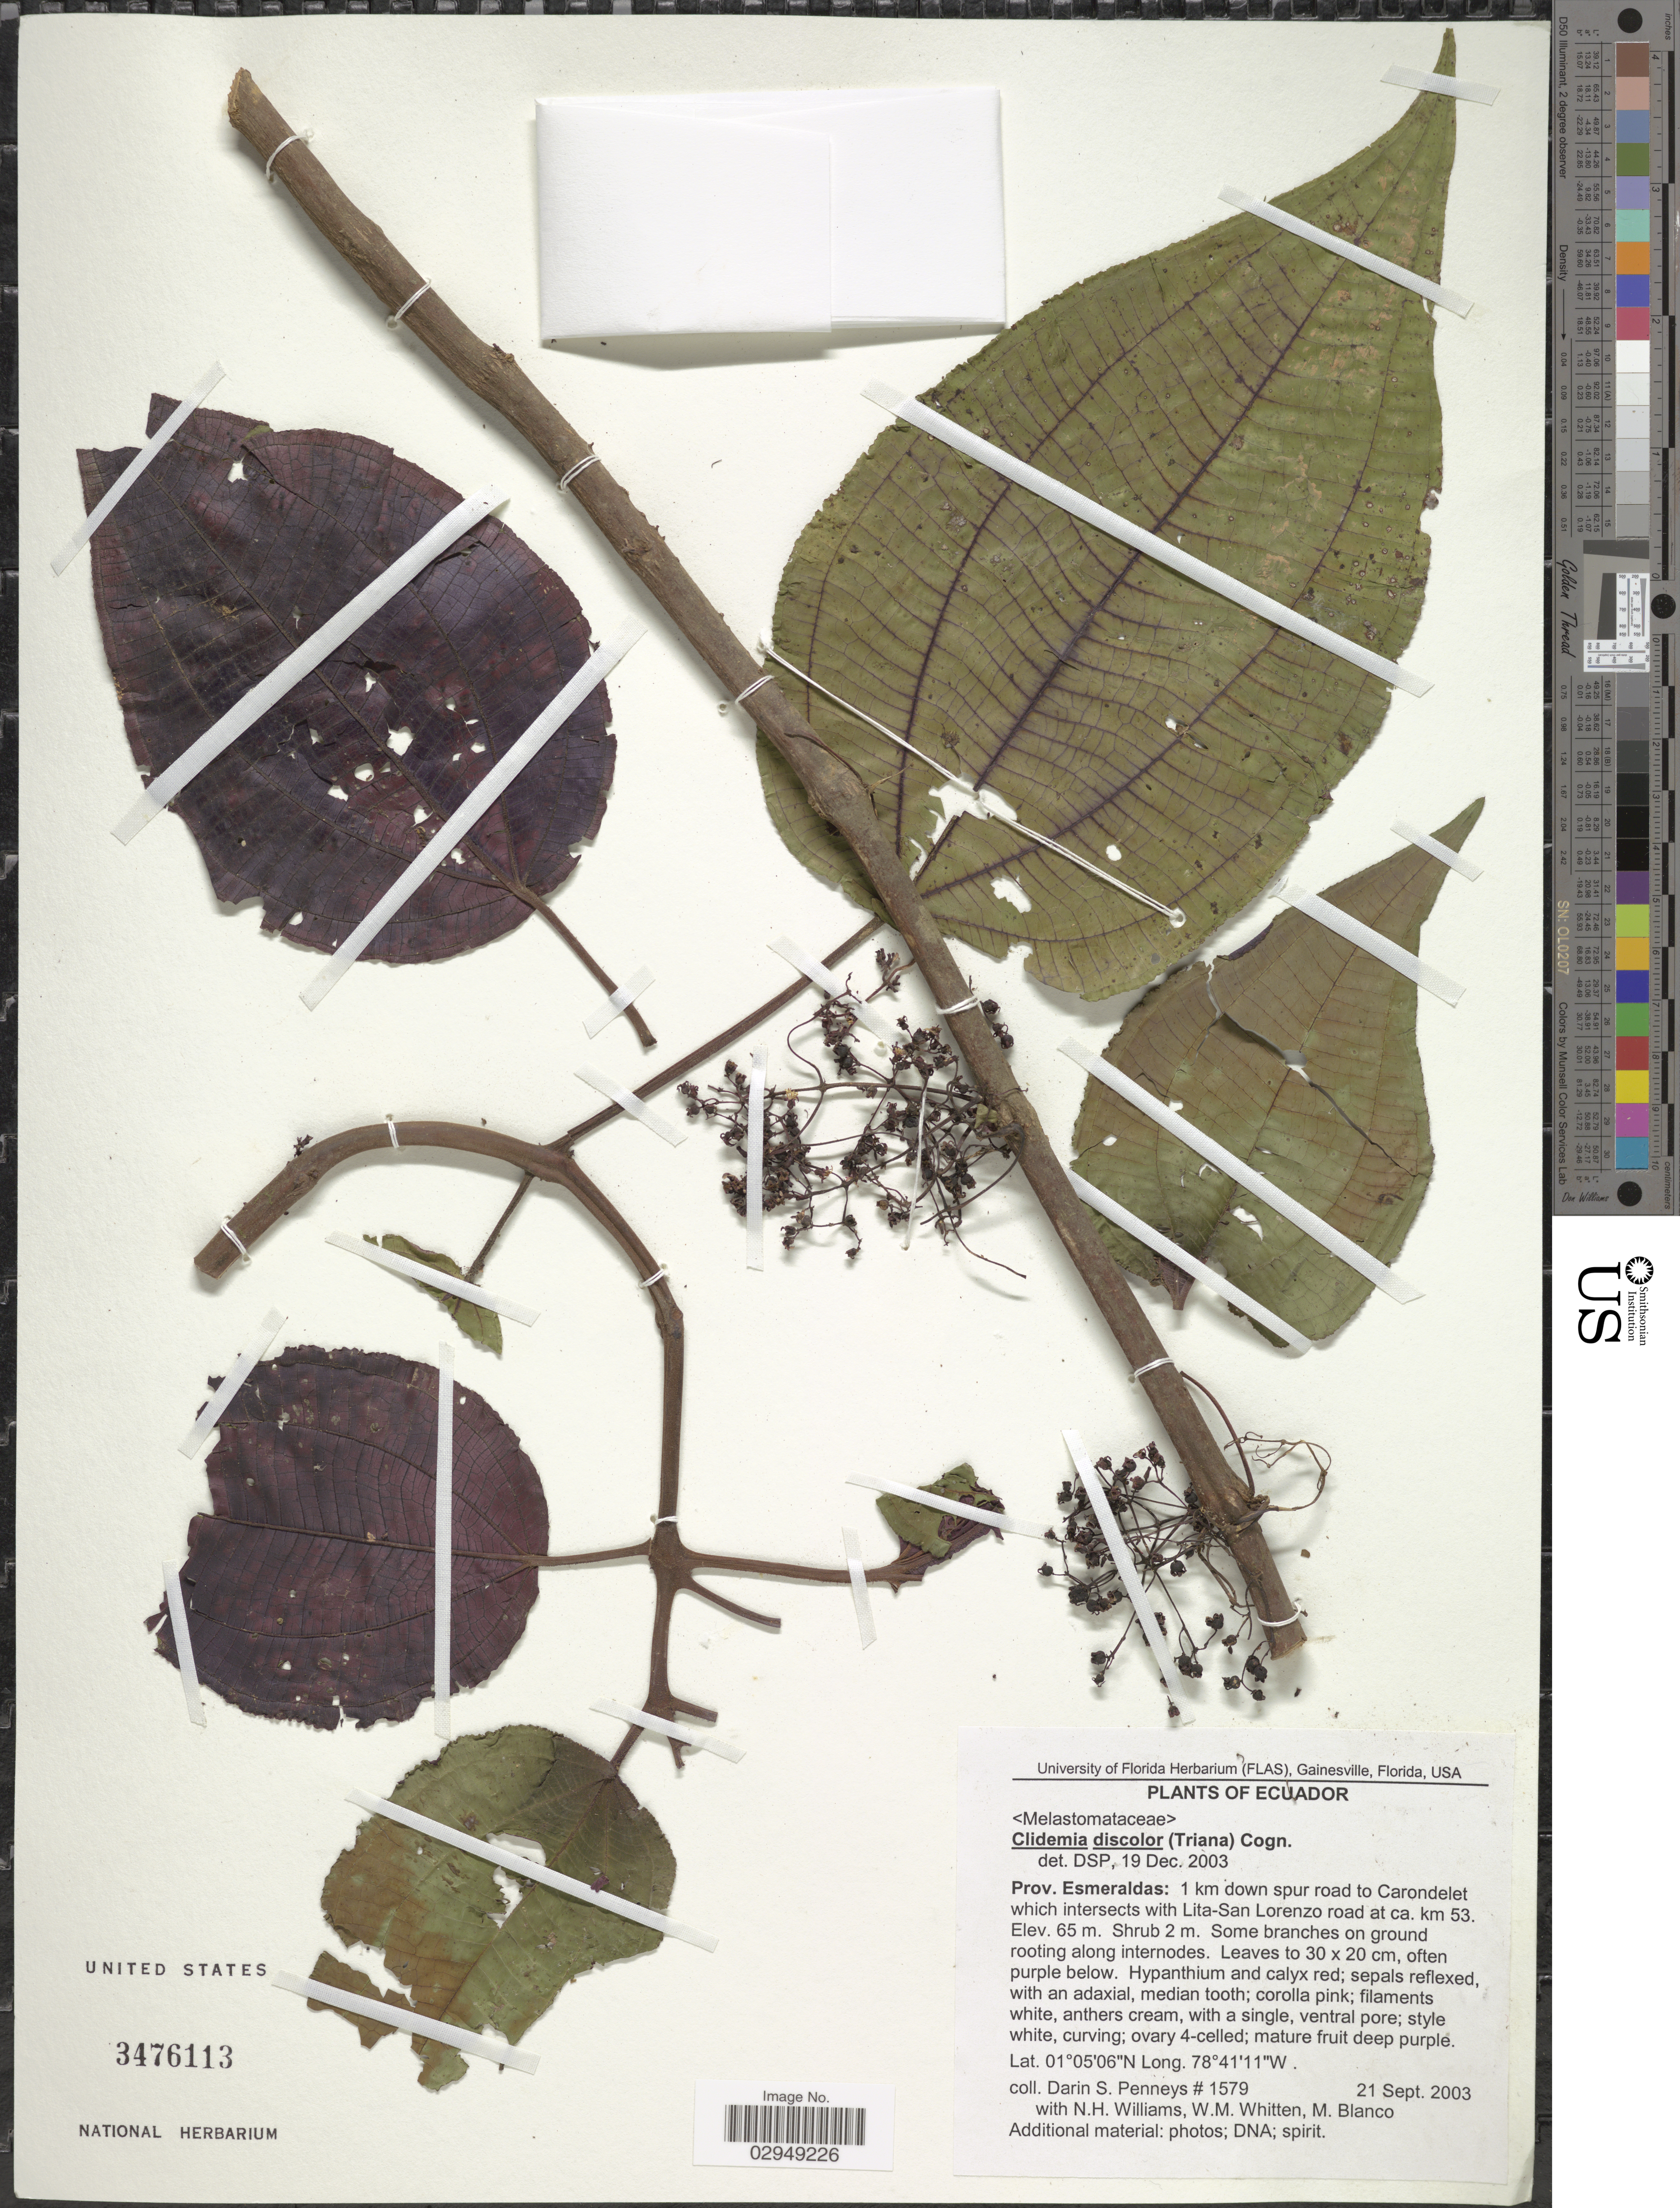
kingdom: Plantae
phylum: Tracheophyta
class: Magnoliopsida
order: Myrtales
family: Melastomataceae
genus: Clidemia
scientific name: Clidemia discolor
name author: (Triana) Cogn.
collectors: D. S. Penneys, N. H. Williams, W. M. Whitten & M. Blanco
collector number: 1579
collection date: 2003-09-21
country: Ecuador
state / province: Esmeraldas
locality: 1 km down spur road to Carondelet which intersects with Lita-San Lorenzo road at ca. km 53.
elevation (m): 65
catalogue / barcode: US 3476113